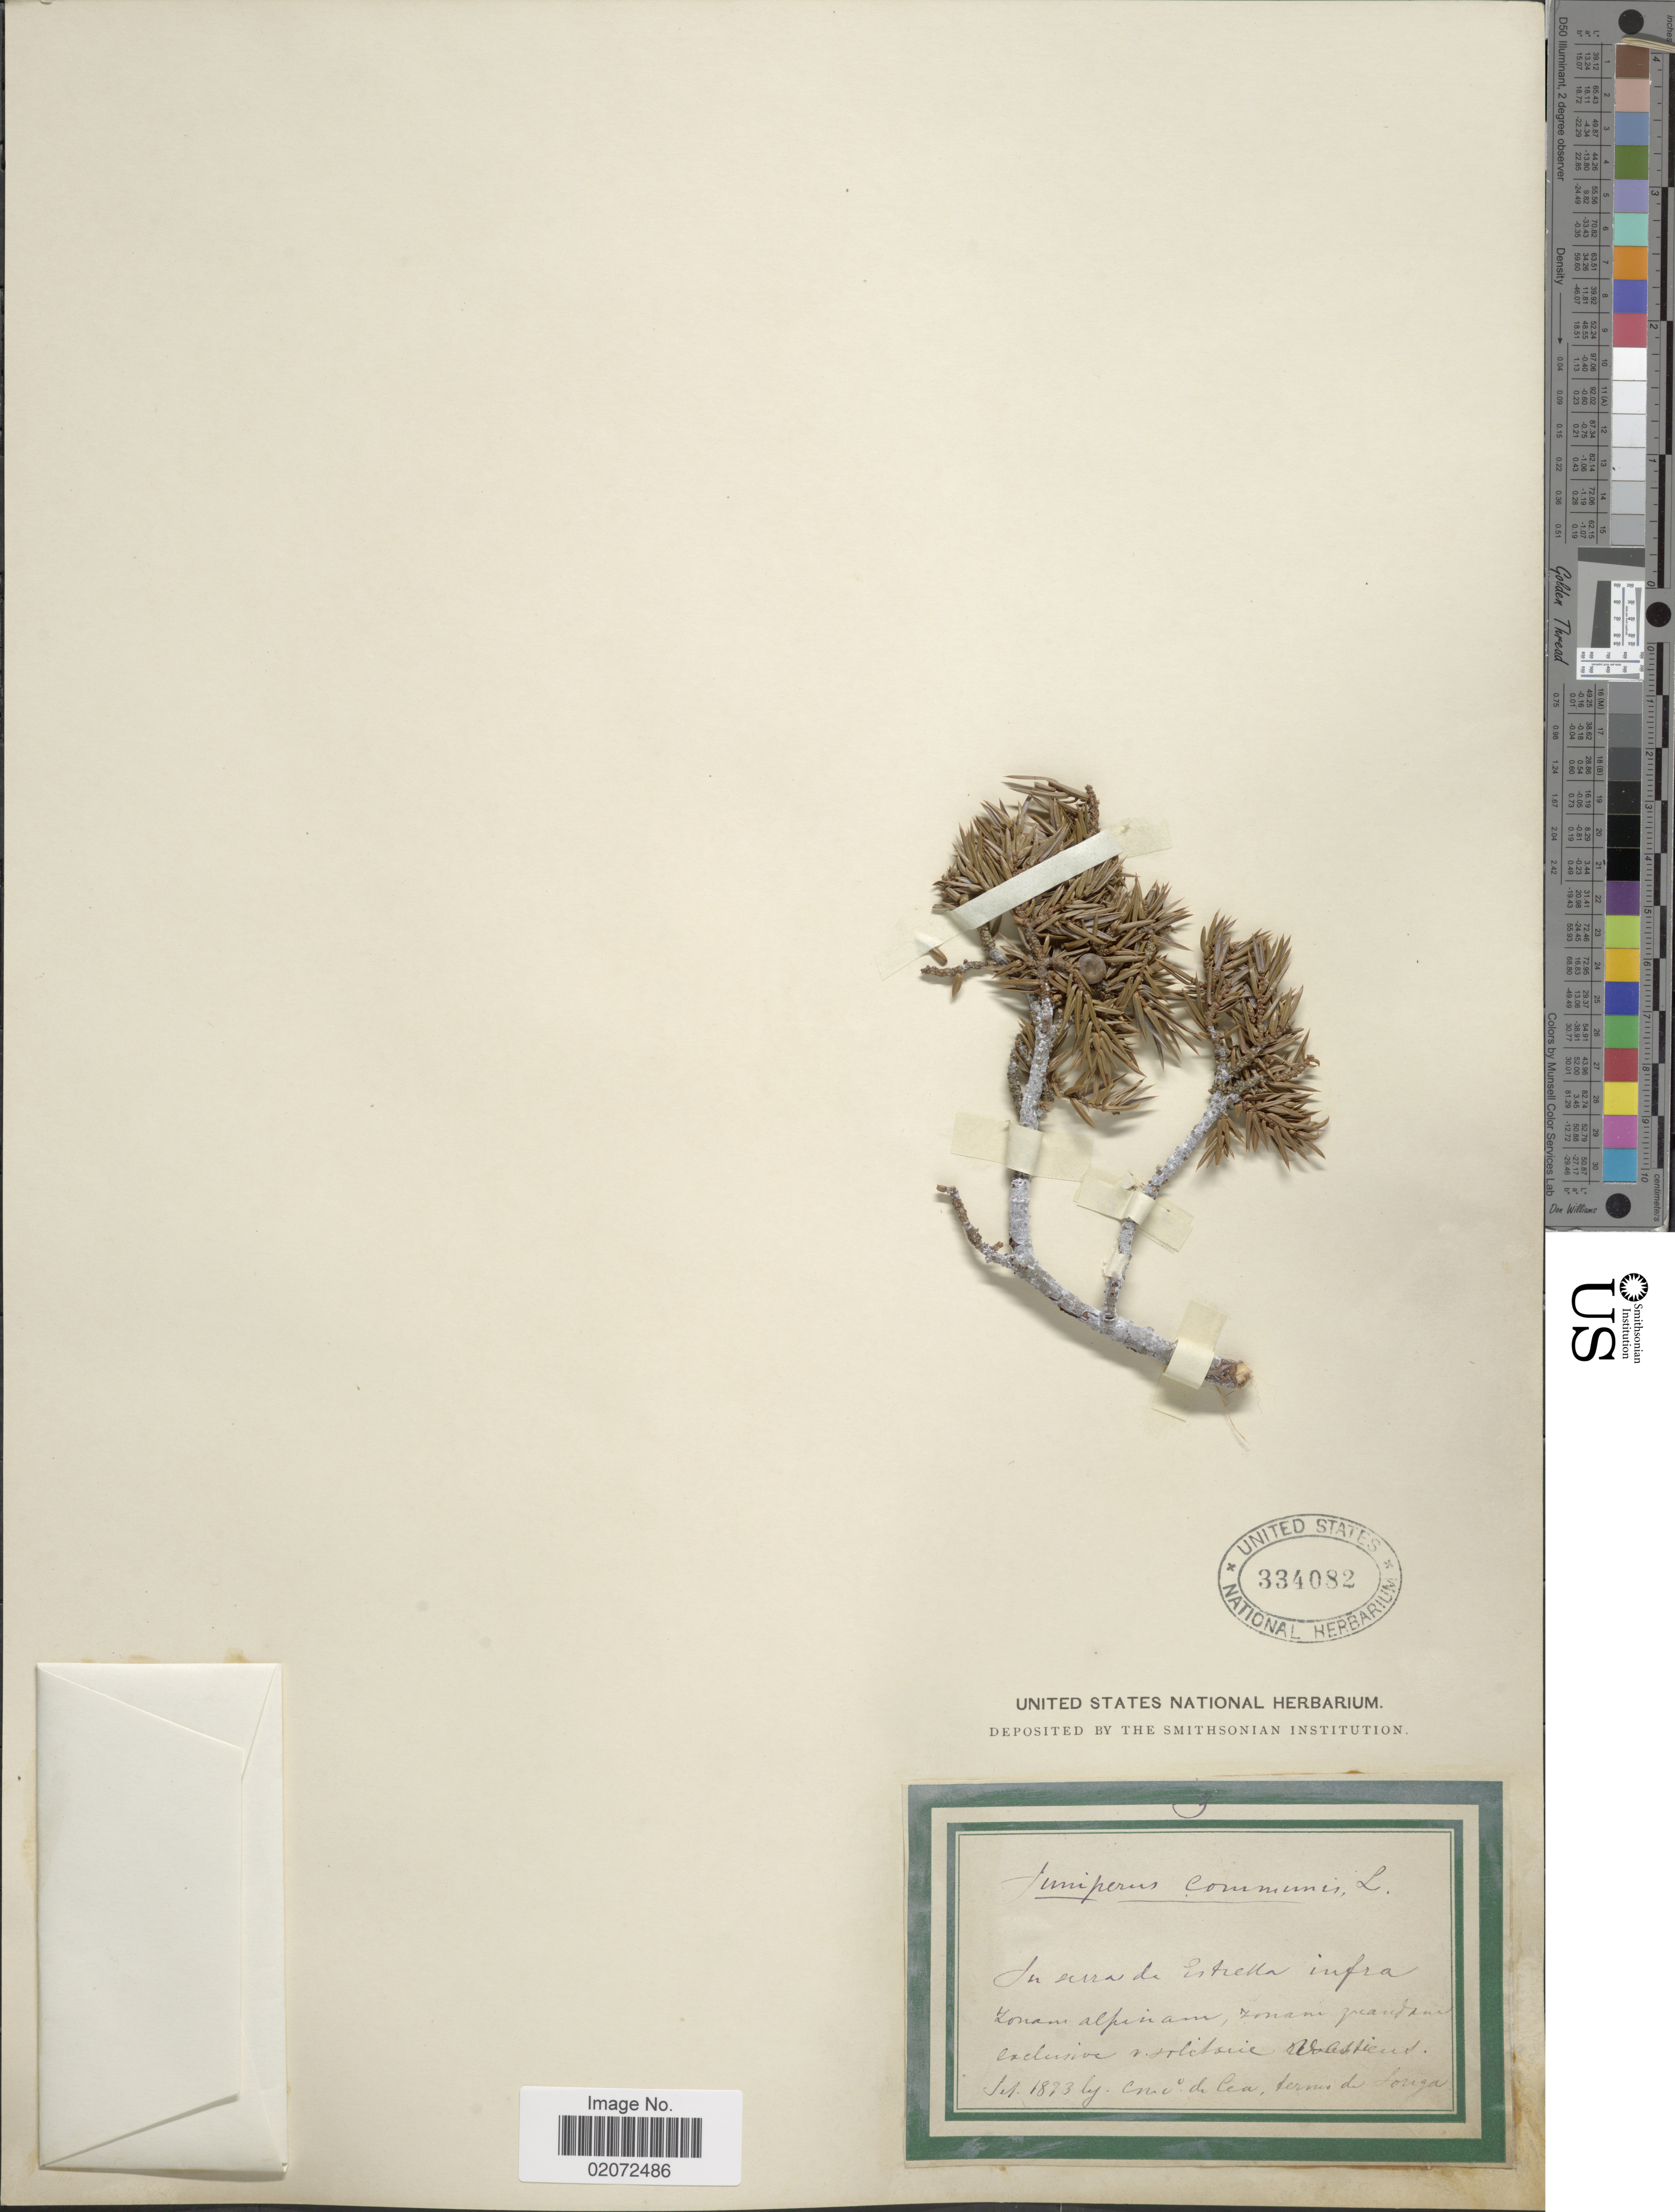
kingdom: Plantae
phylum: Tracheophyta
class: Pinopsida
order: Pinales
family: Cupressaceae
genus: Juniperus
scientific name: Juniperus communis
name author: L.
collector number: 3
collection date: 1893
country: Portugal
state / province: Guarda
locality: Loriga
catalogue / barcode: US 334082